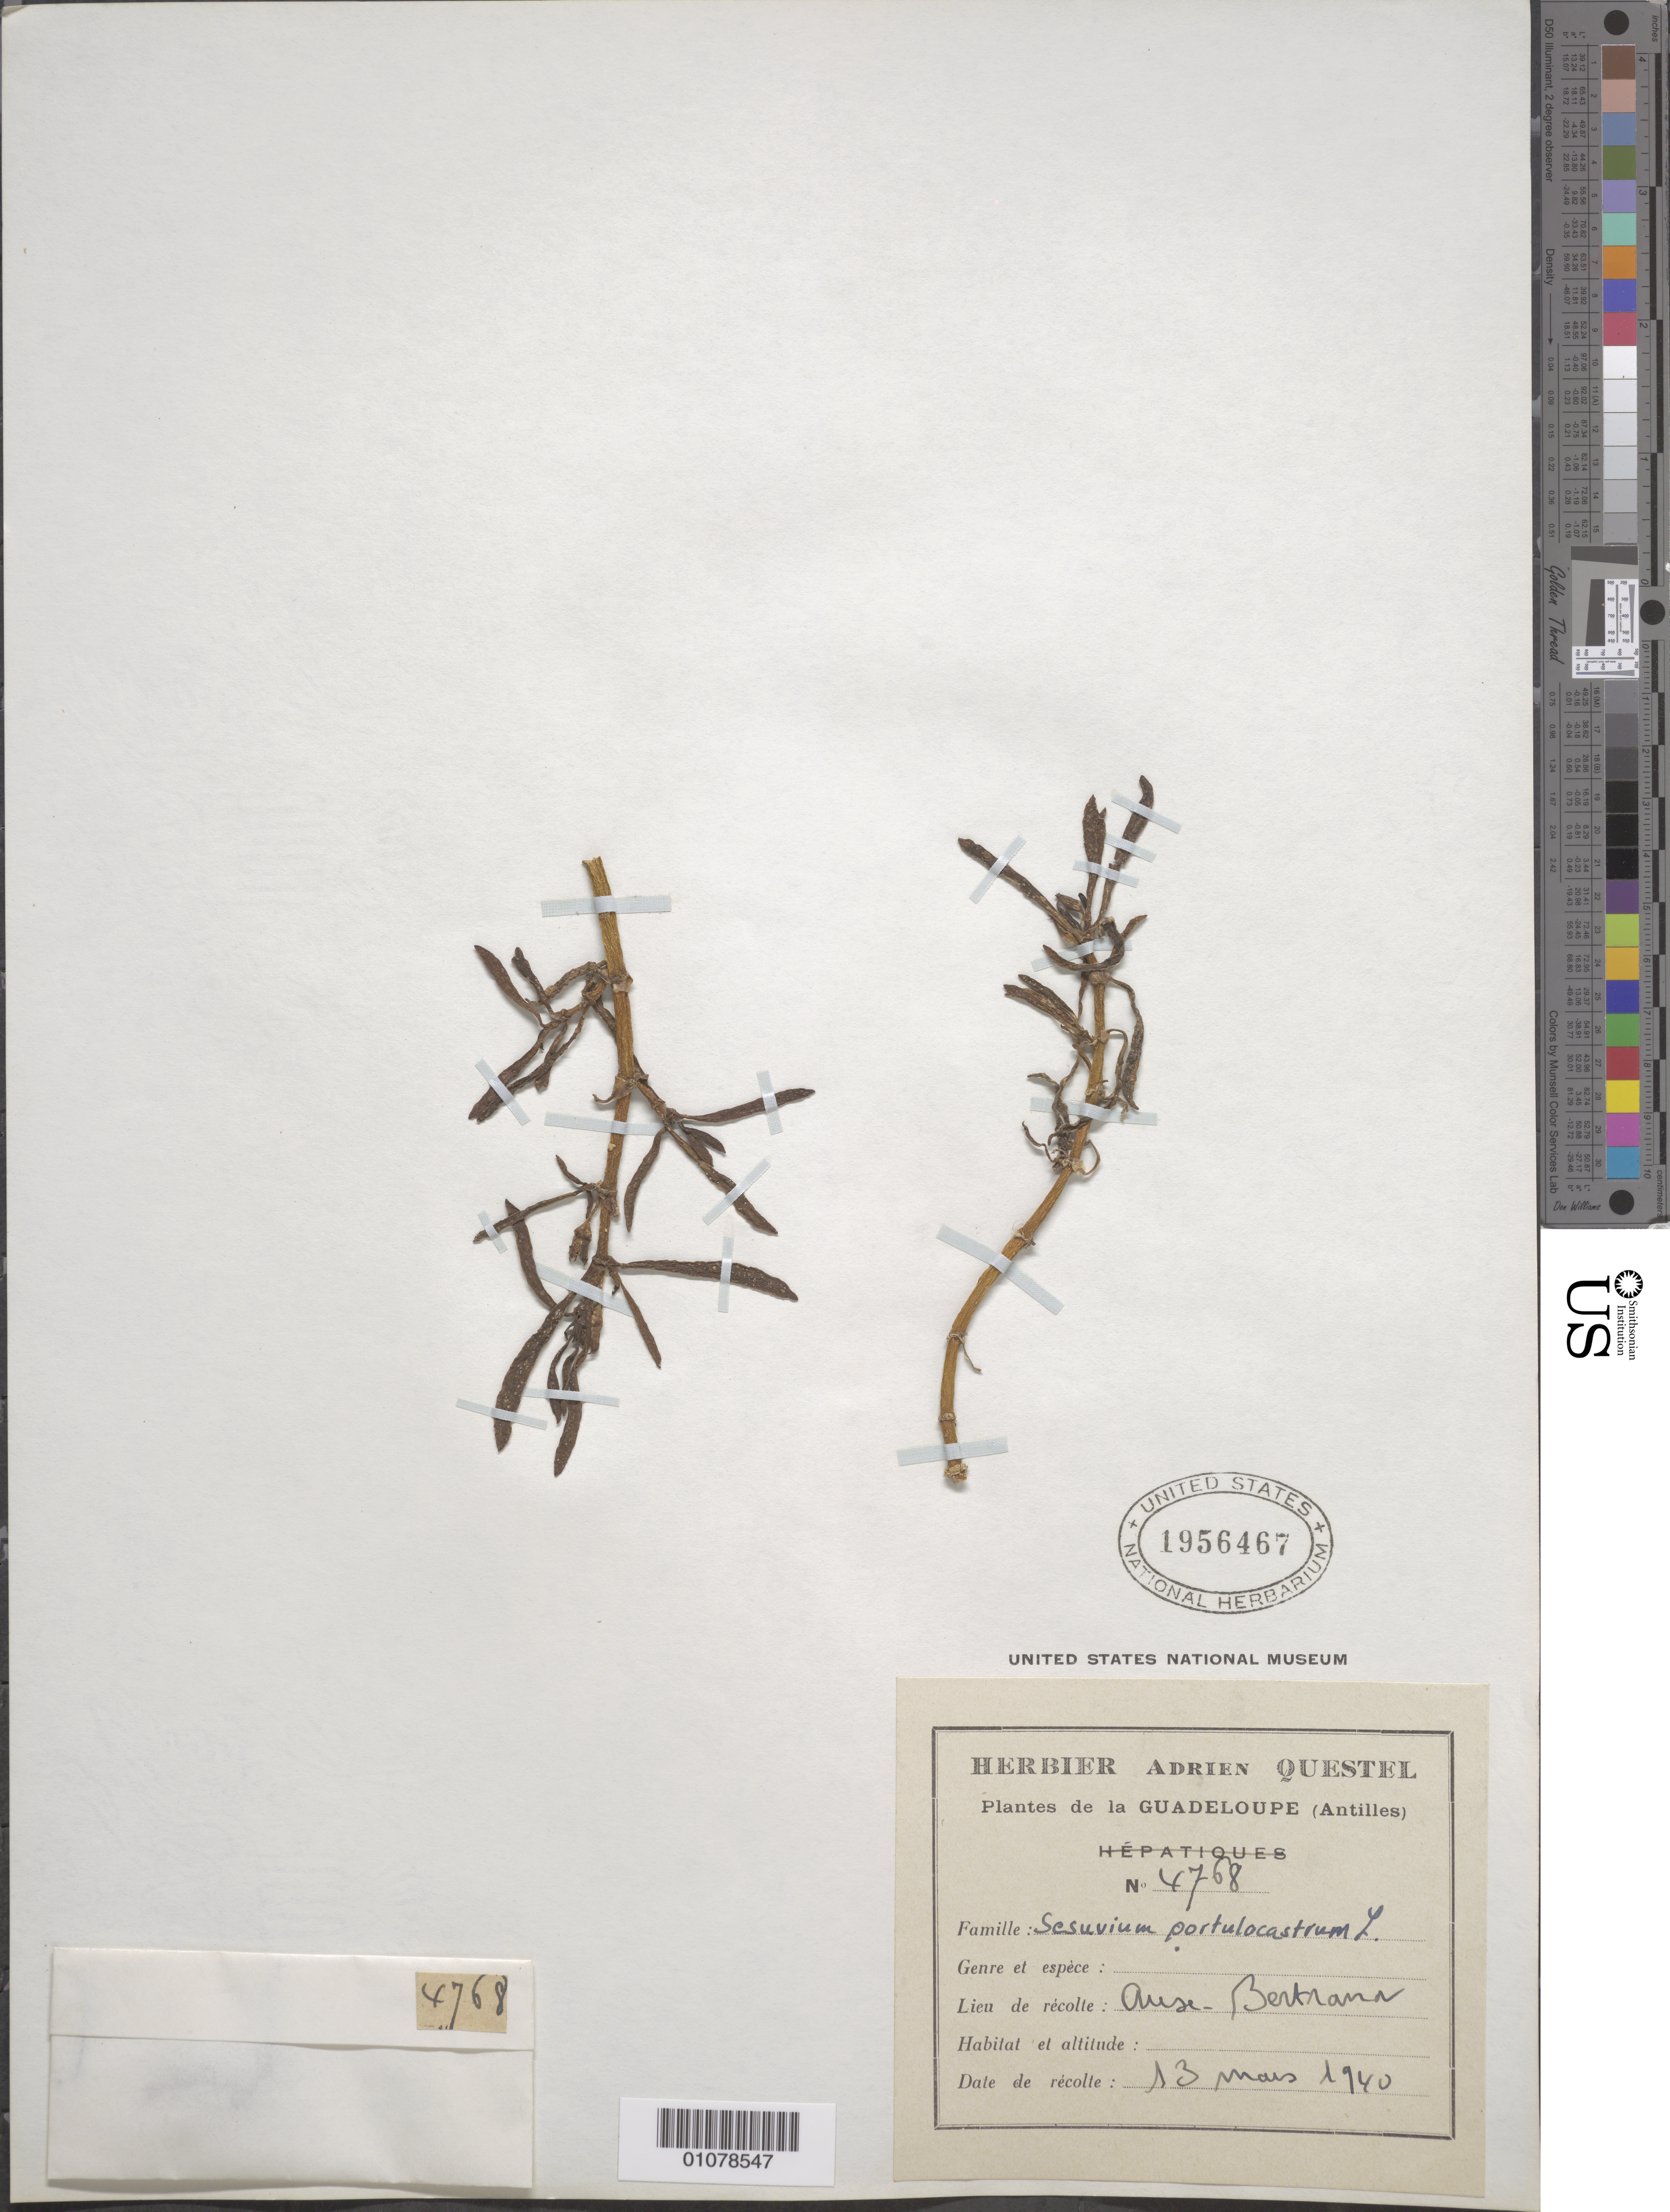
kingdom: Plantae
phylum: Tracheophyta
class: Magnoliopsida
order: Caryophyllales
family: Aizoaceae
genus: Sesuvium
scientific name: Sesuvium portulacastrum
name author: (L.) L.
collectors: A. Questel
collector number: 4768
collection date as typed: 13 Mar 1940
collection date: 1940-03-13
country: Guadeloupe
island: Grande Terre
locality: Anse-Bertrand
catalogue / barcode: US 1956467